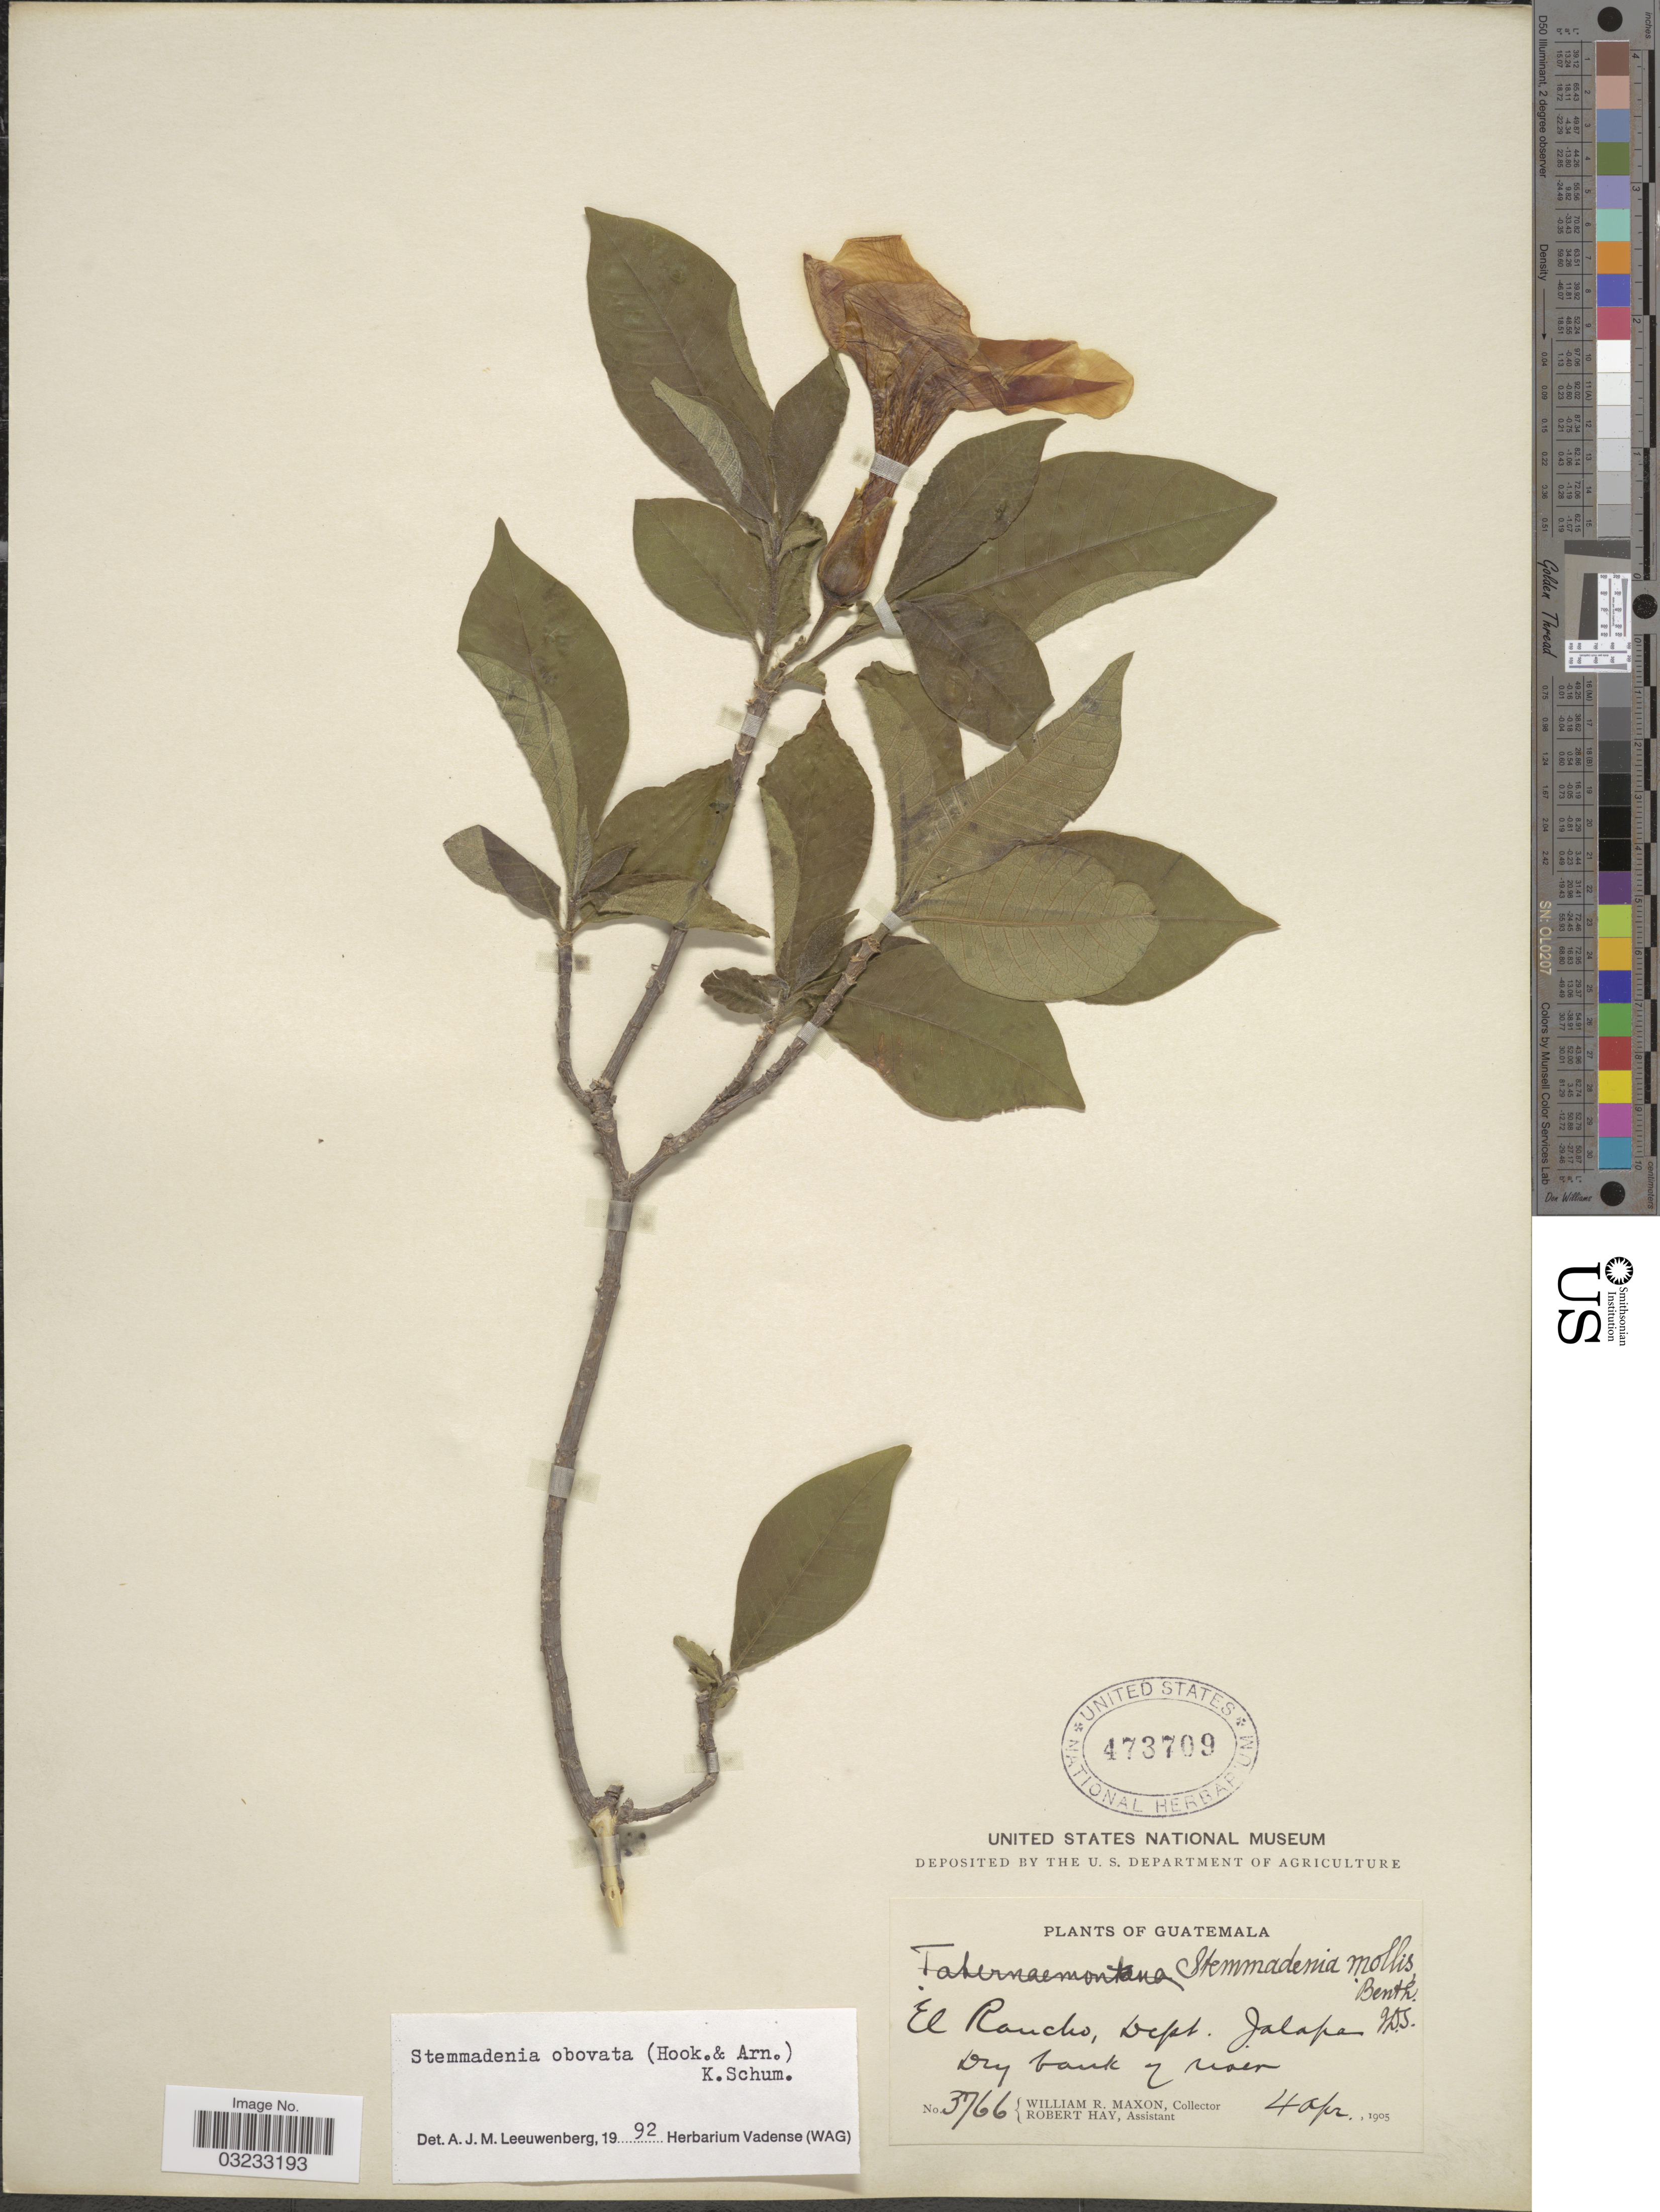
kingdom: Plantae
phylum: Tracheophyta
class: Magnoliopsida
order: Gentianales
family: Apocynaceae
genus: Stemmadenia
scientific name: Stemmadenia obovata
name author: (Hook. & Arn.) K. Schum.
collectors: W. R. Maxon & R. Hay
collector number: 3766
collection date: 1905-04-04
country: Guatemala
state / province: Jalapa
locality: El Rancho, Dept. Jalapa. Dry bank of river.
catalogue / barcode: US 473709